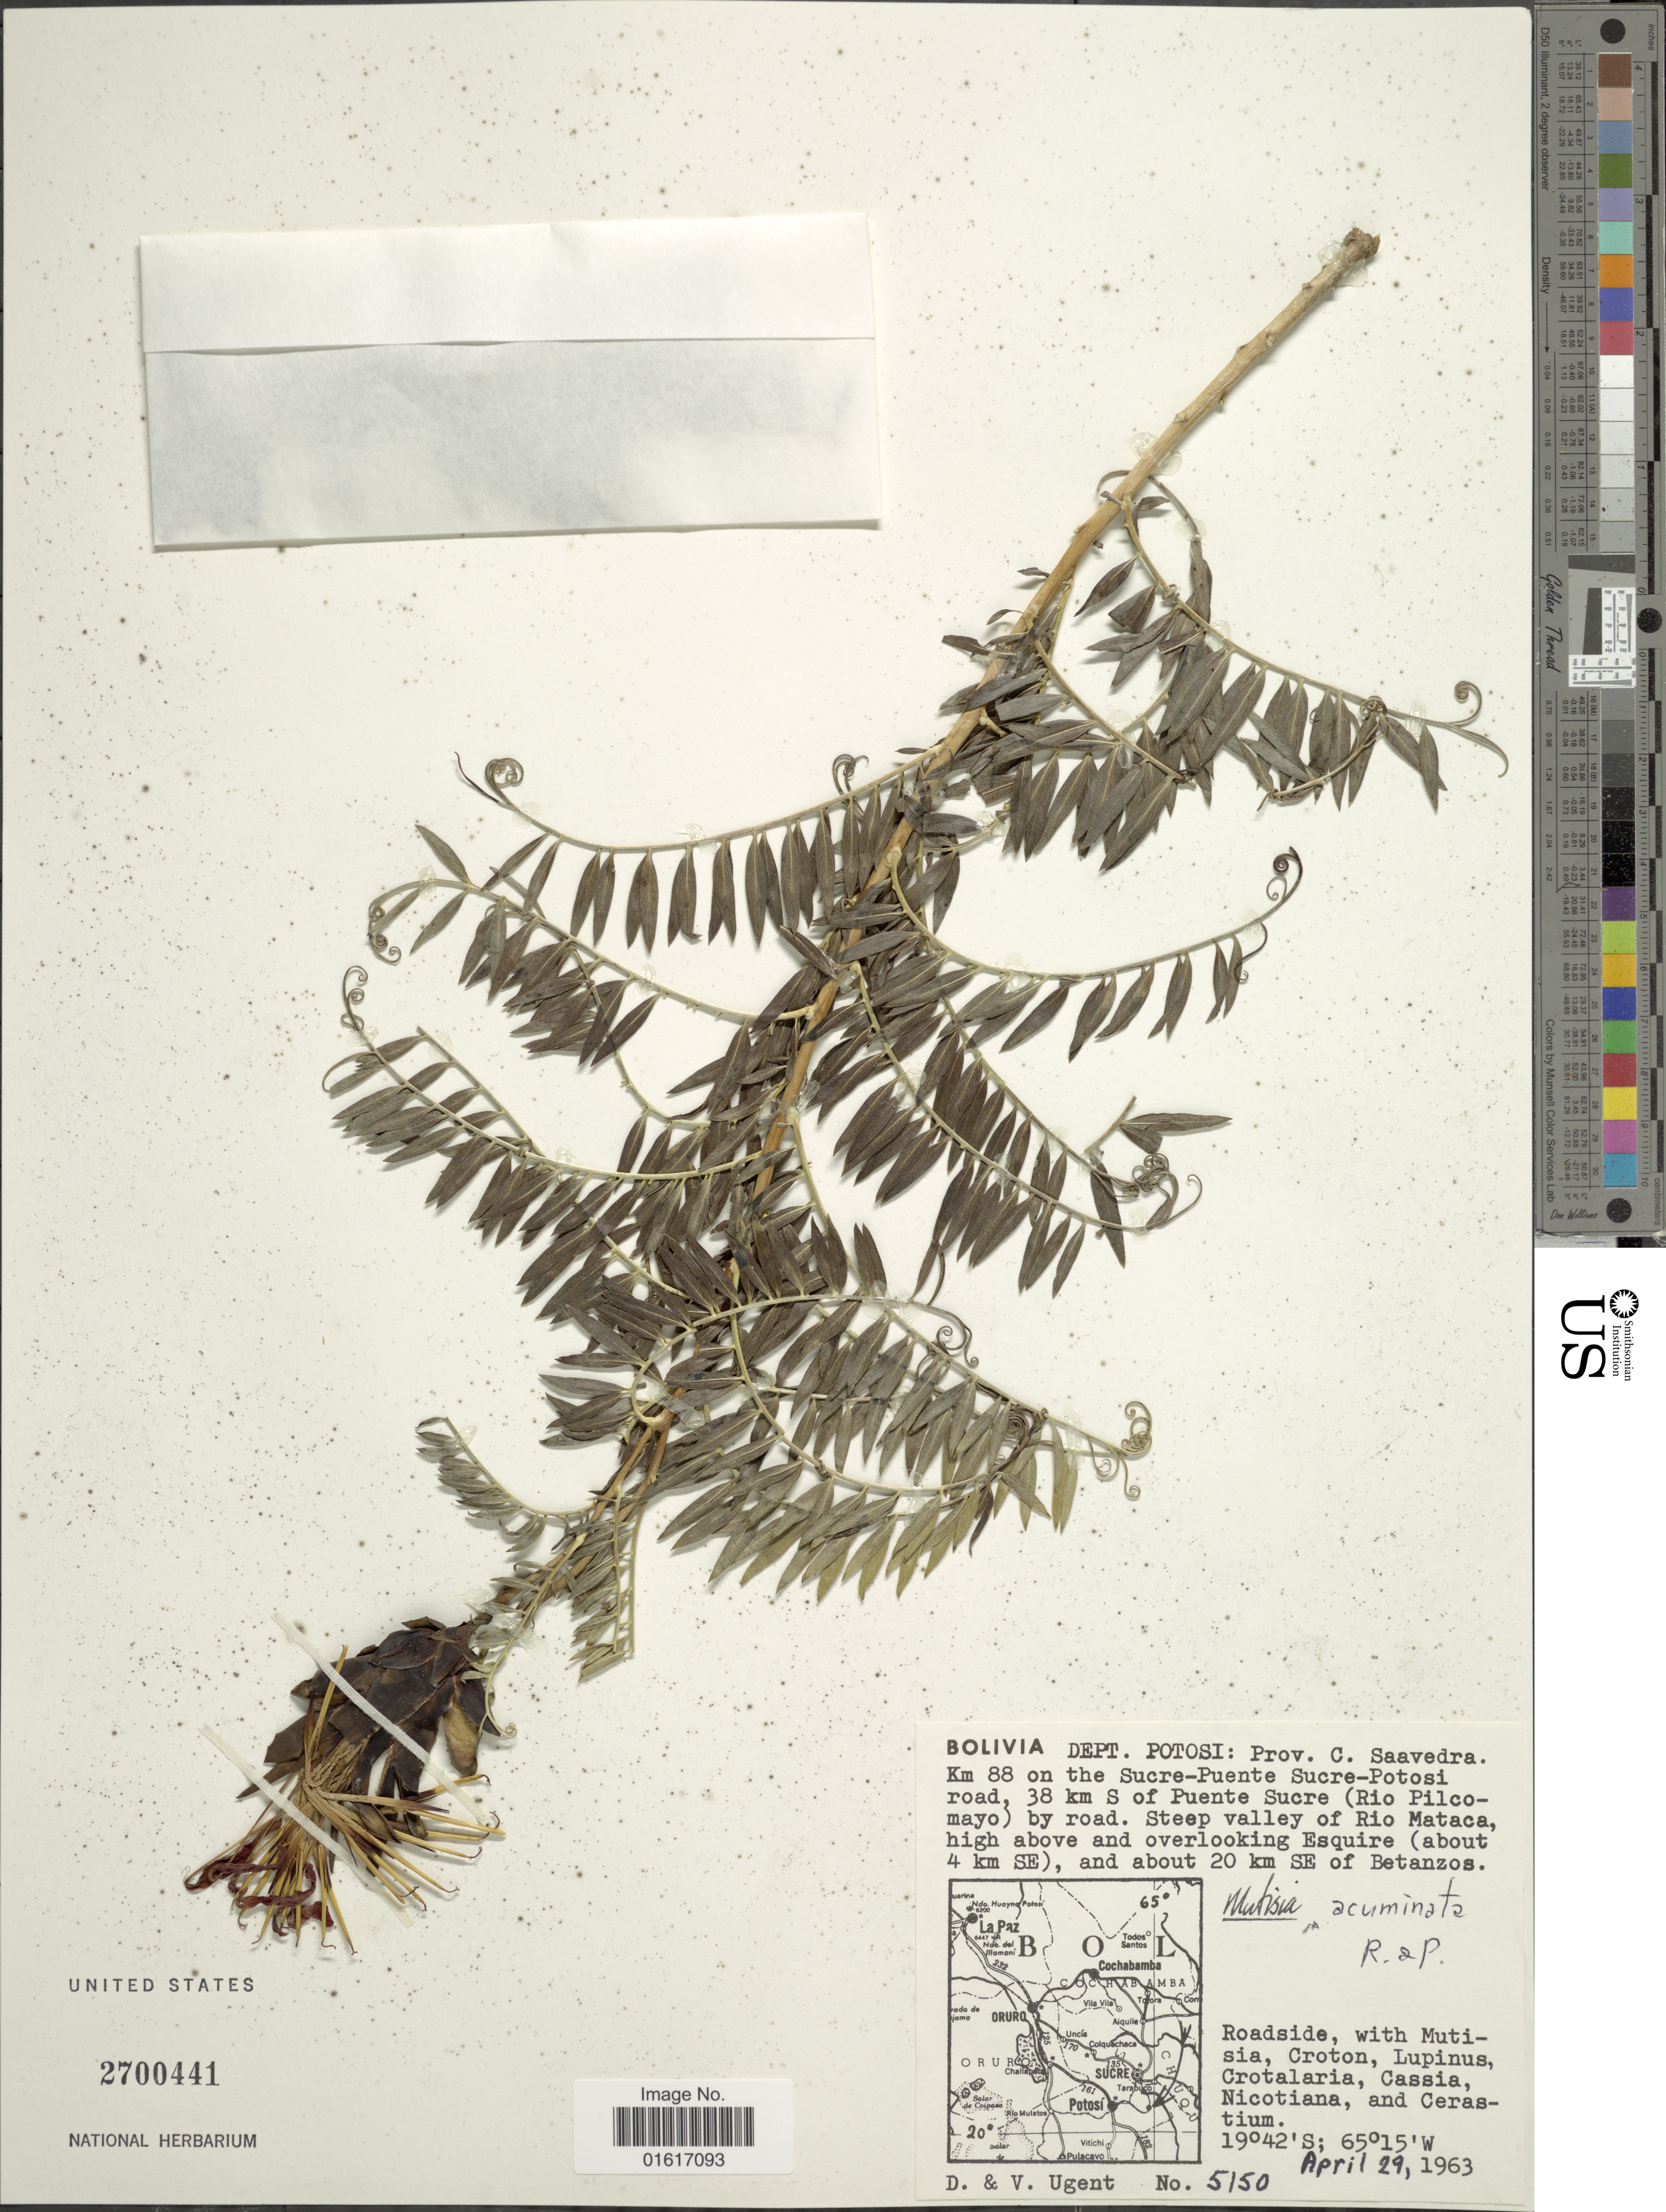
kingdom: Plantae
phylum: Tracheophyta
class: Magnoliopsida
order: Asterales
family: Asteraceae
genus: Mutisia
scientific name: Mutisia acuminata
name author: Ruiz & Pav.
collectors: D. Ugent & V. Ugent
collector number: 5150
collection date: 1963-04-29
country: Bolivia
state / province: Potosi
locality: Prov. C. Saavedra. km 88 on the Sucre-Puente Sucre-Potosi road, 38 km S of Puente Sucre (Rio Pilco-mayo) by road. Steep valley of Rio Mataca, high above and overlooking Esquire (about 4 km SE), and about 20 km SE of Betanzos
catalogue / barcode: US 2700441